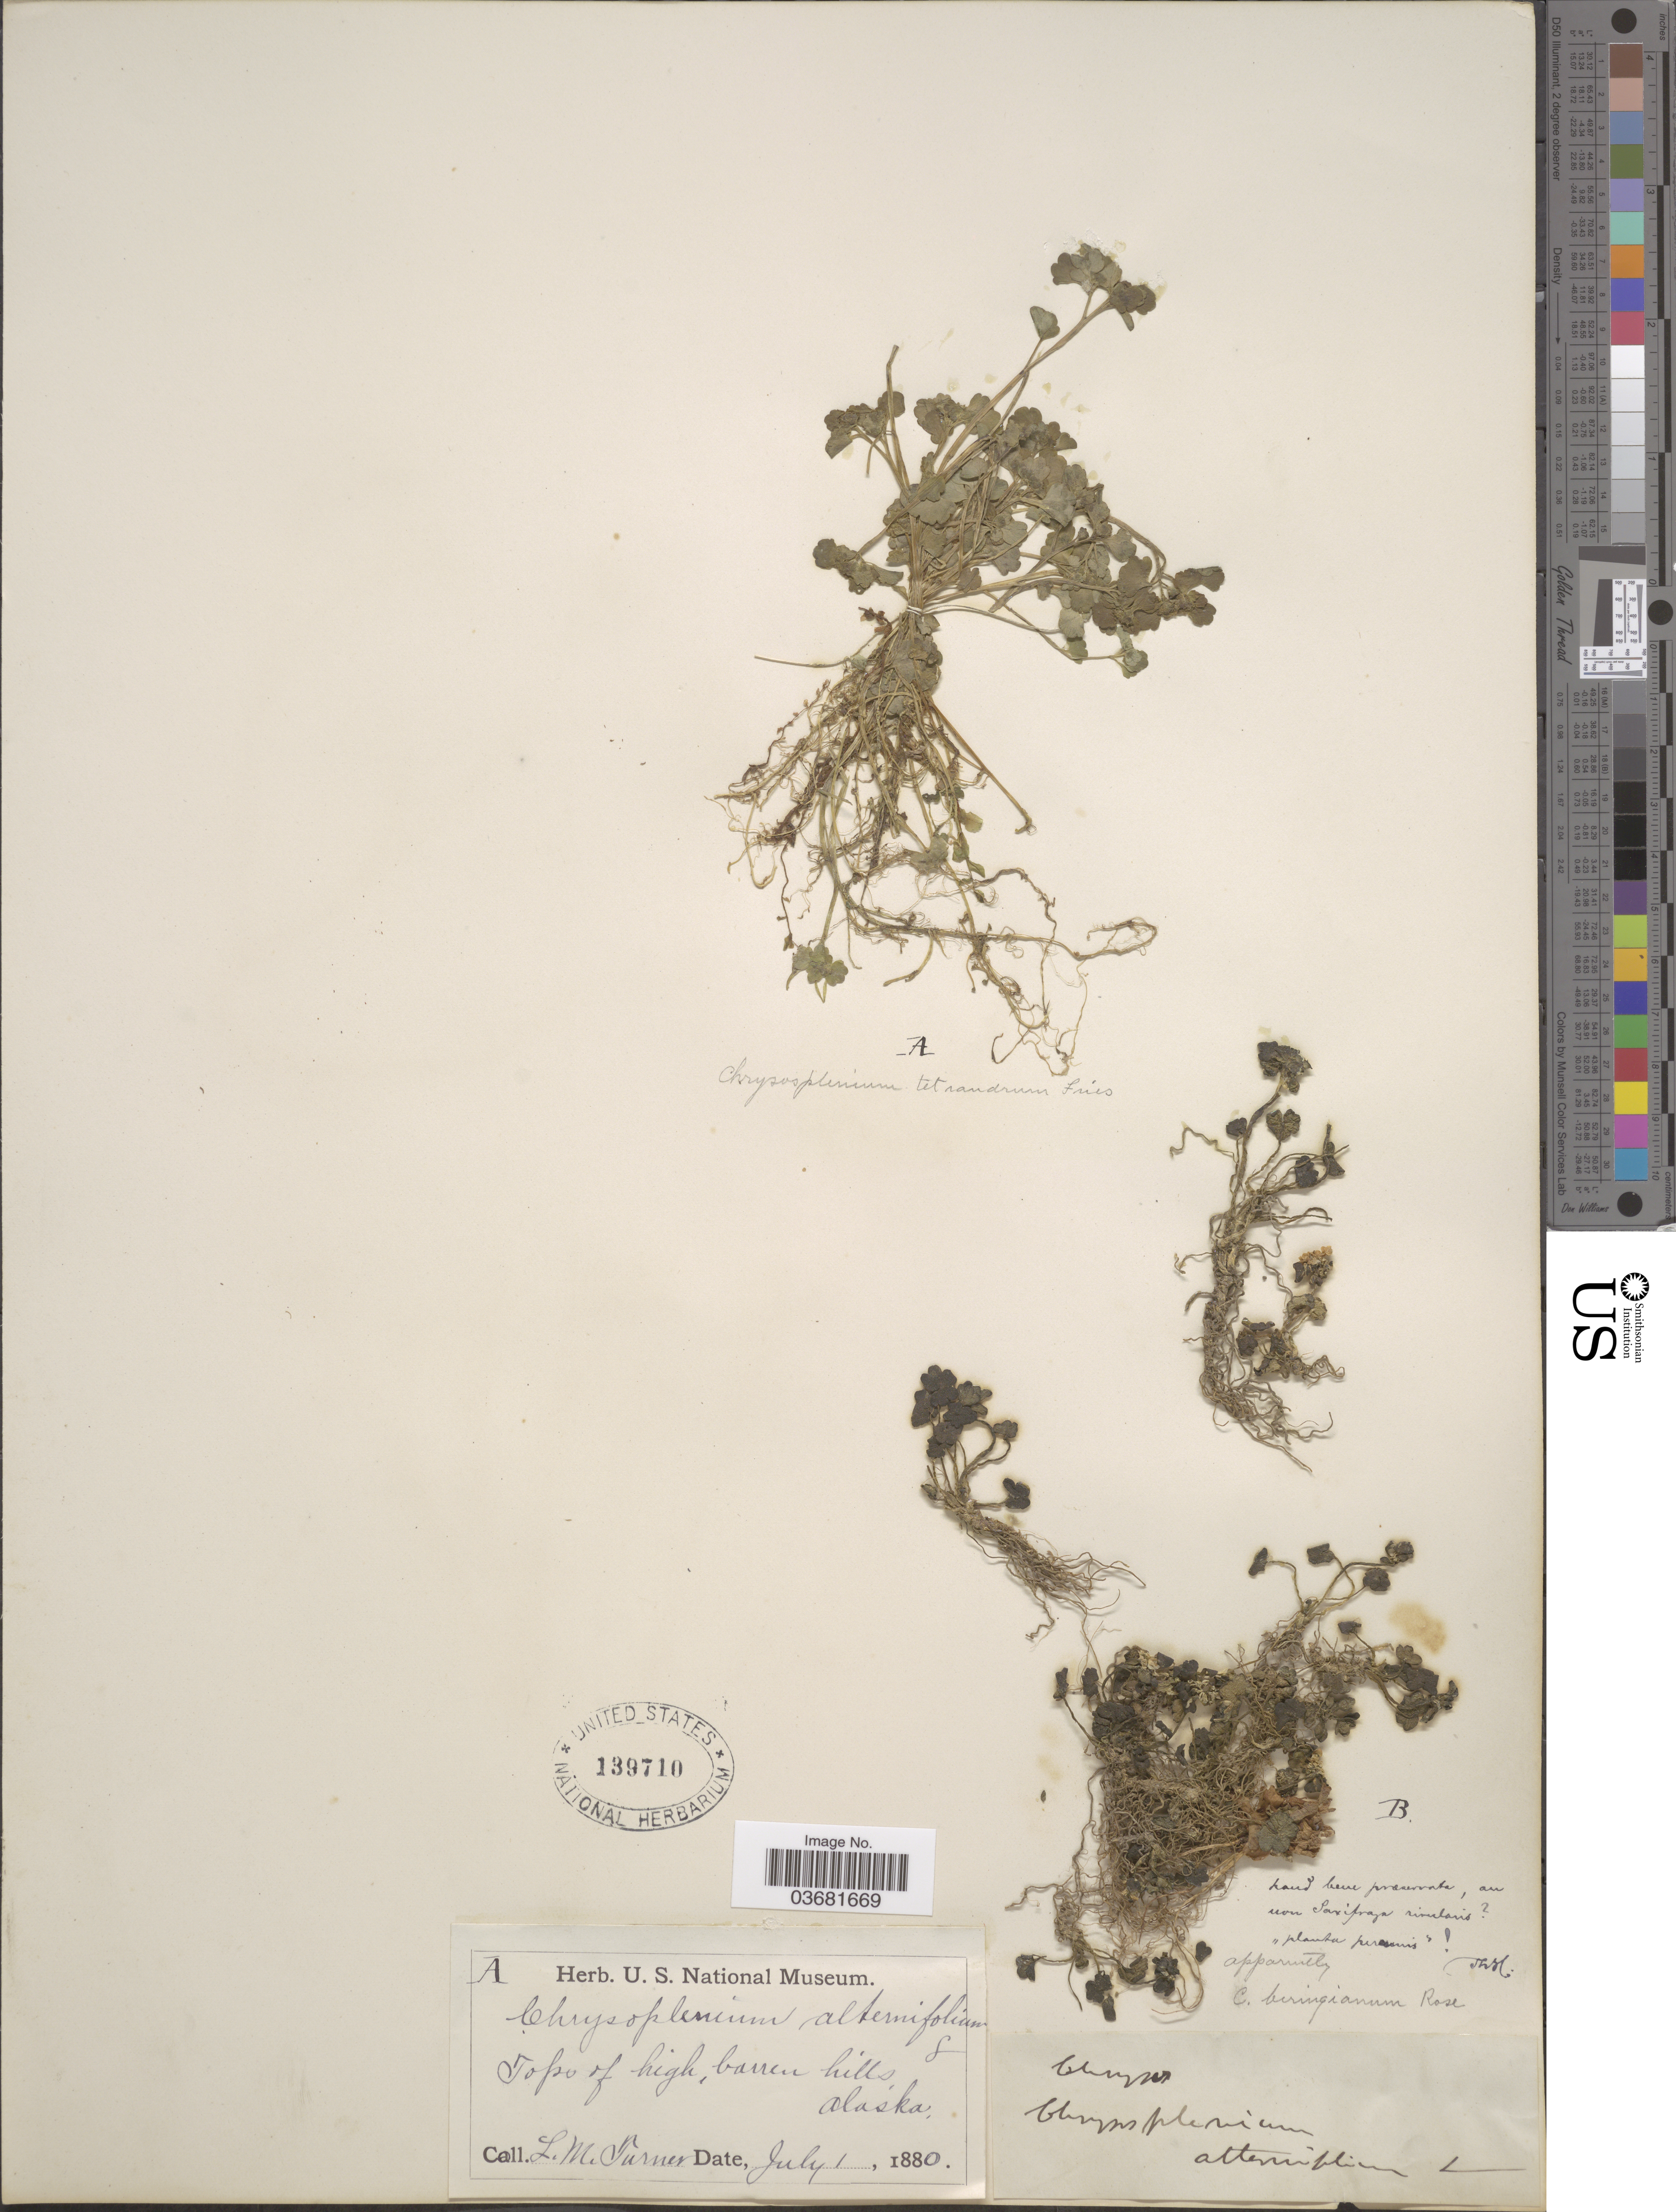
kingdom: Plantae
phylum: Tracheophyta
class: Magnoliopsida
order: Saxifragales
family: Saxifragaceae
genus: Chrysosplenium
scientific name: Chrysosplenium tetrandrum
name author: (N. Lund) Th. Fr.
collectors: L. M. Turner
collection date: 1880-07-01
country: United States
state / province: Alaska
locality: Tops of high, barren hills.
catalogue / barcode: US 139710